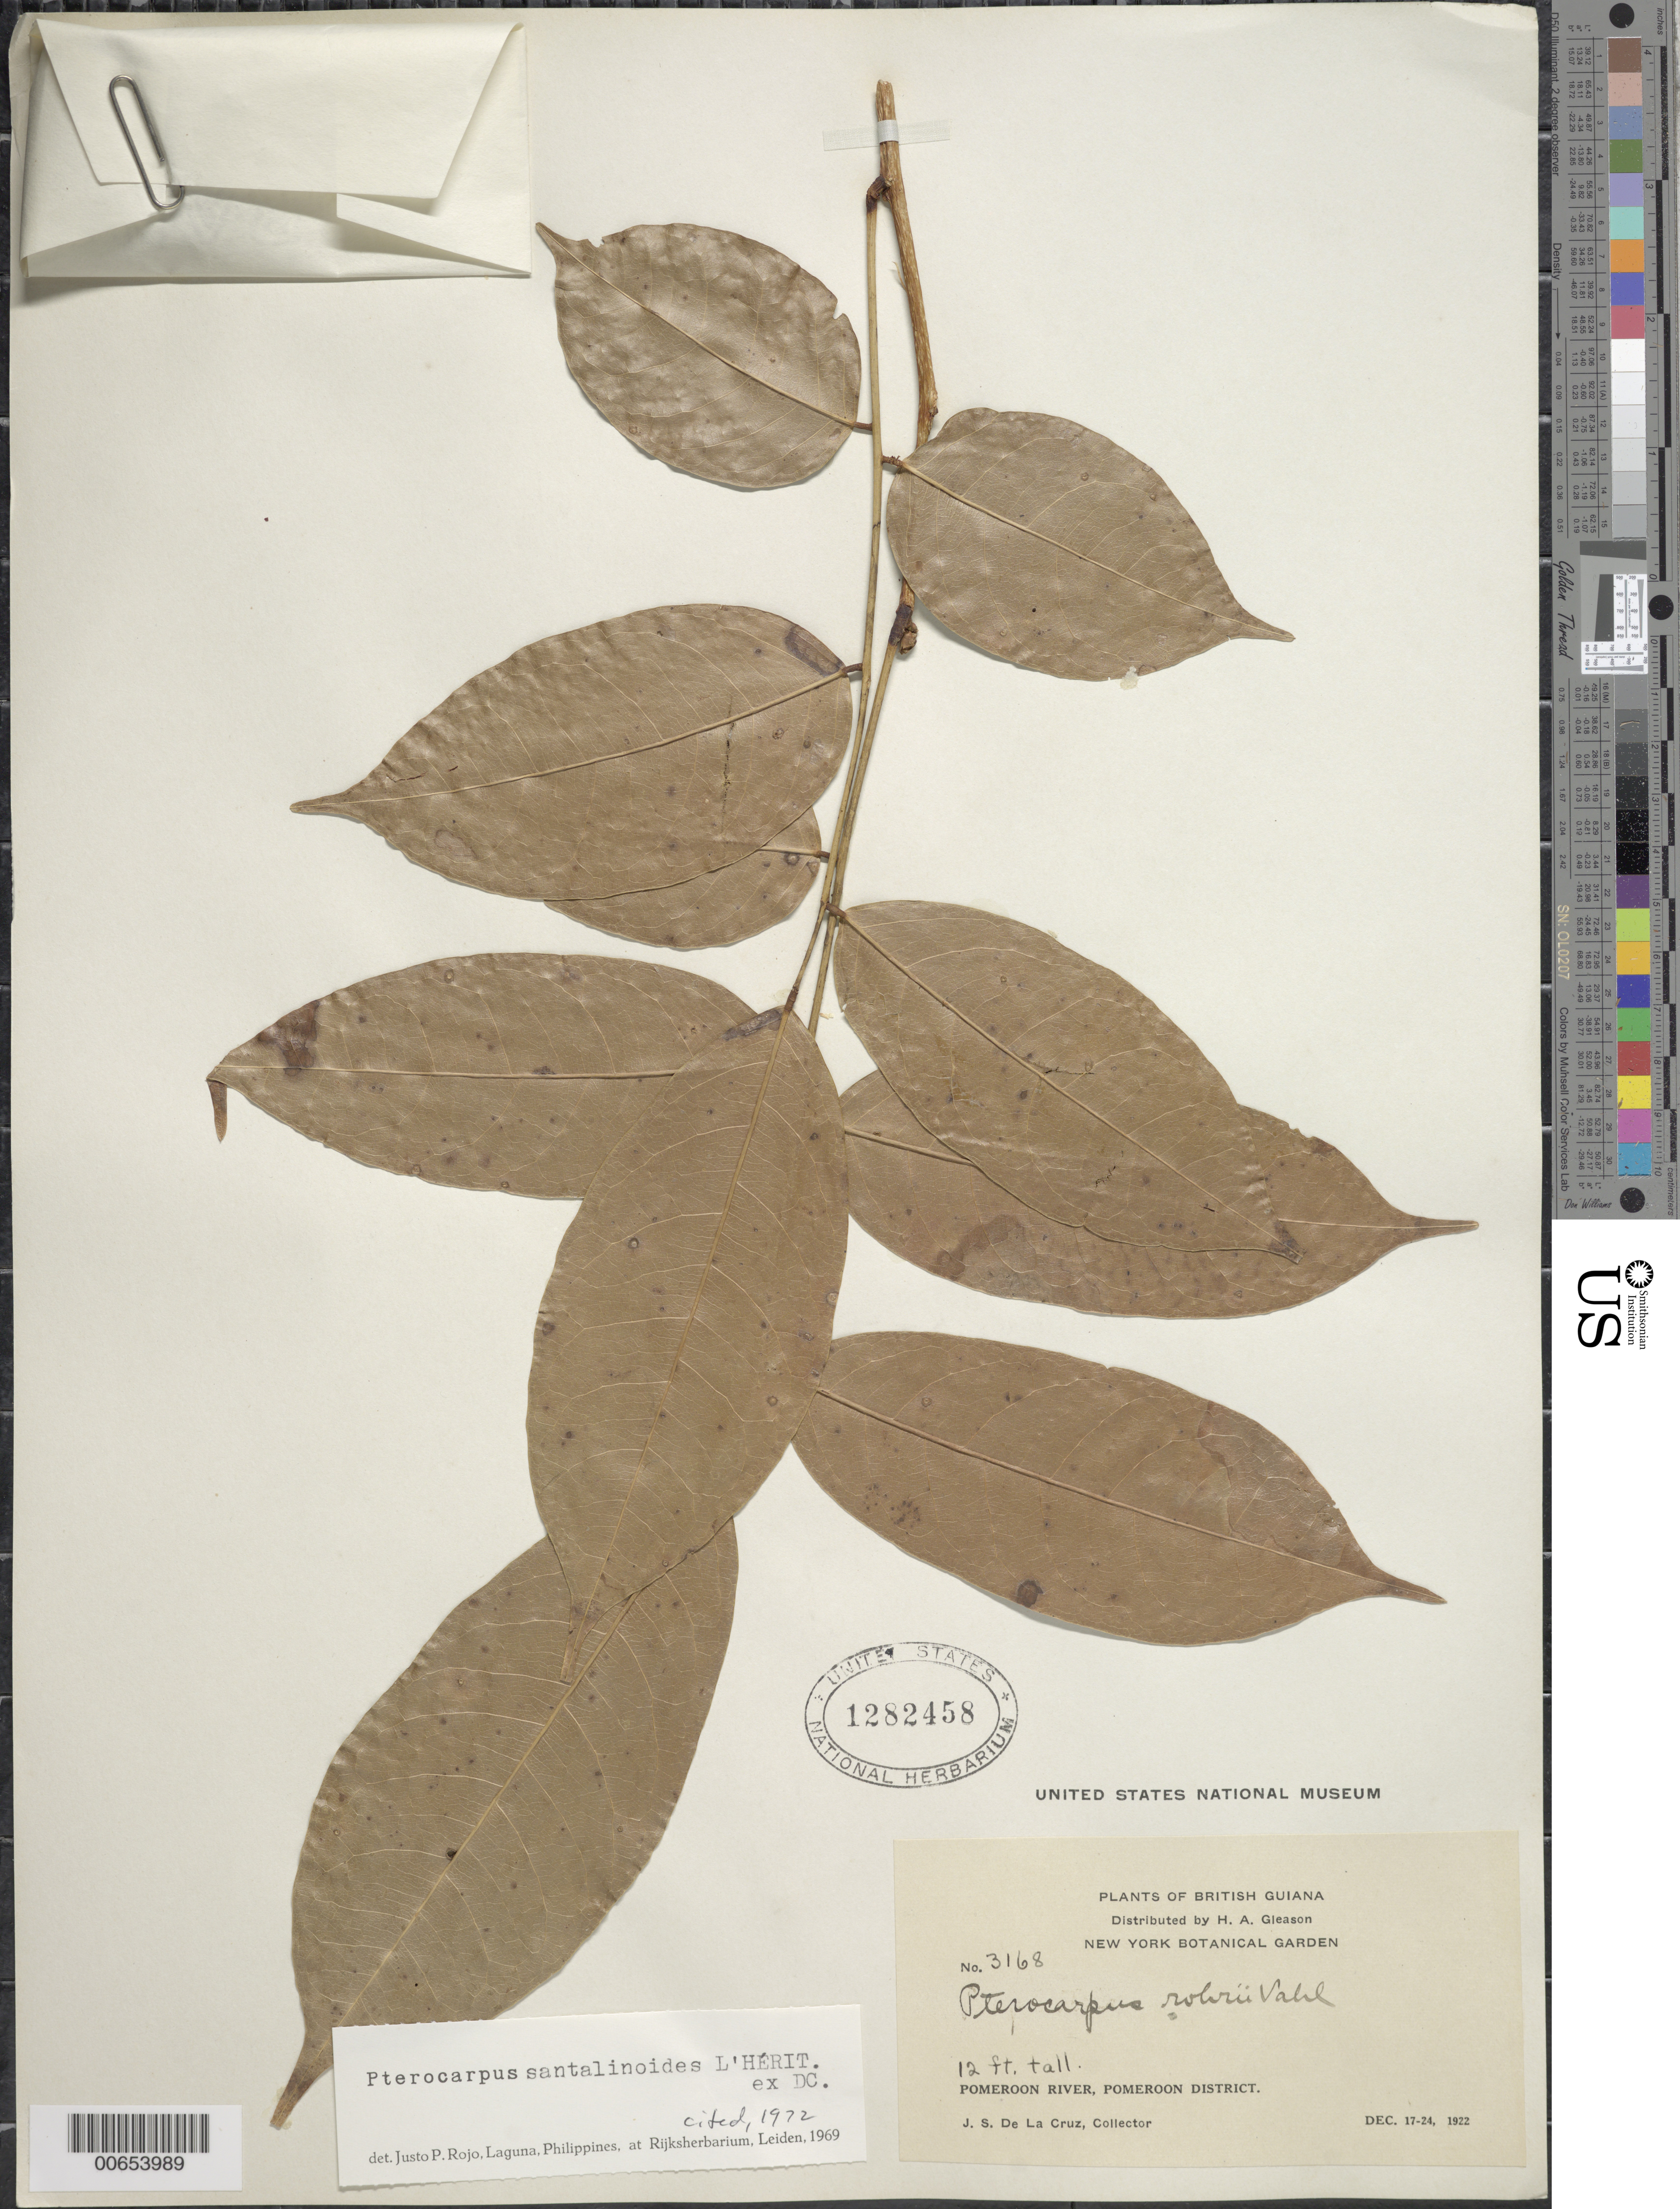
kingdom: Plantae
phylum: Tracheophyta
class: Magnoliopsida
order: Fabales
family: Fabaceae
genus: Pterocarpus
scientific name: Pterocarpus santalinoides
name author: L'Hér. ex DC.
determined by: Rojo, Justo P., (L), Nationaal Herbarium Nederland, Leiden University branch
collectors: J. S. de la Cruz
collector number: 3168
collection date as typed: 17-Dec-22 to 24-Dec-22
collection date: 1922-12-17/1922-12-24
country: Guyana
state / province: Pomeroon-Supenaam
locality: Pomeroon R.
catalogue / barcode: US 1282458